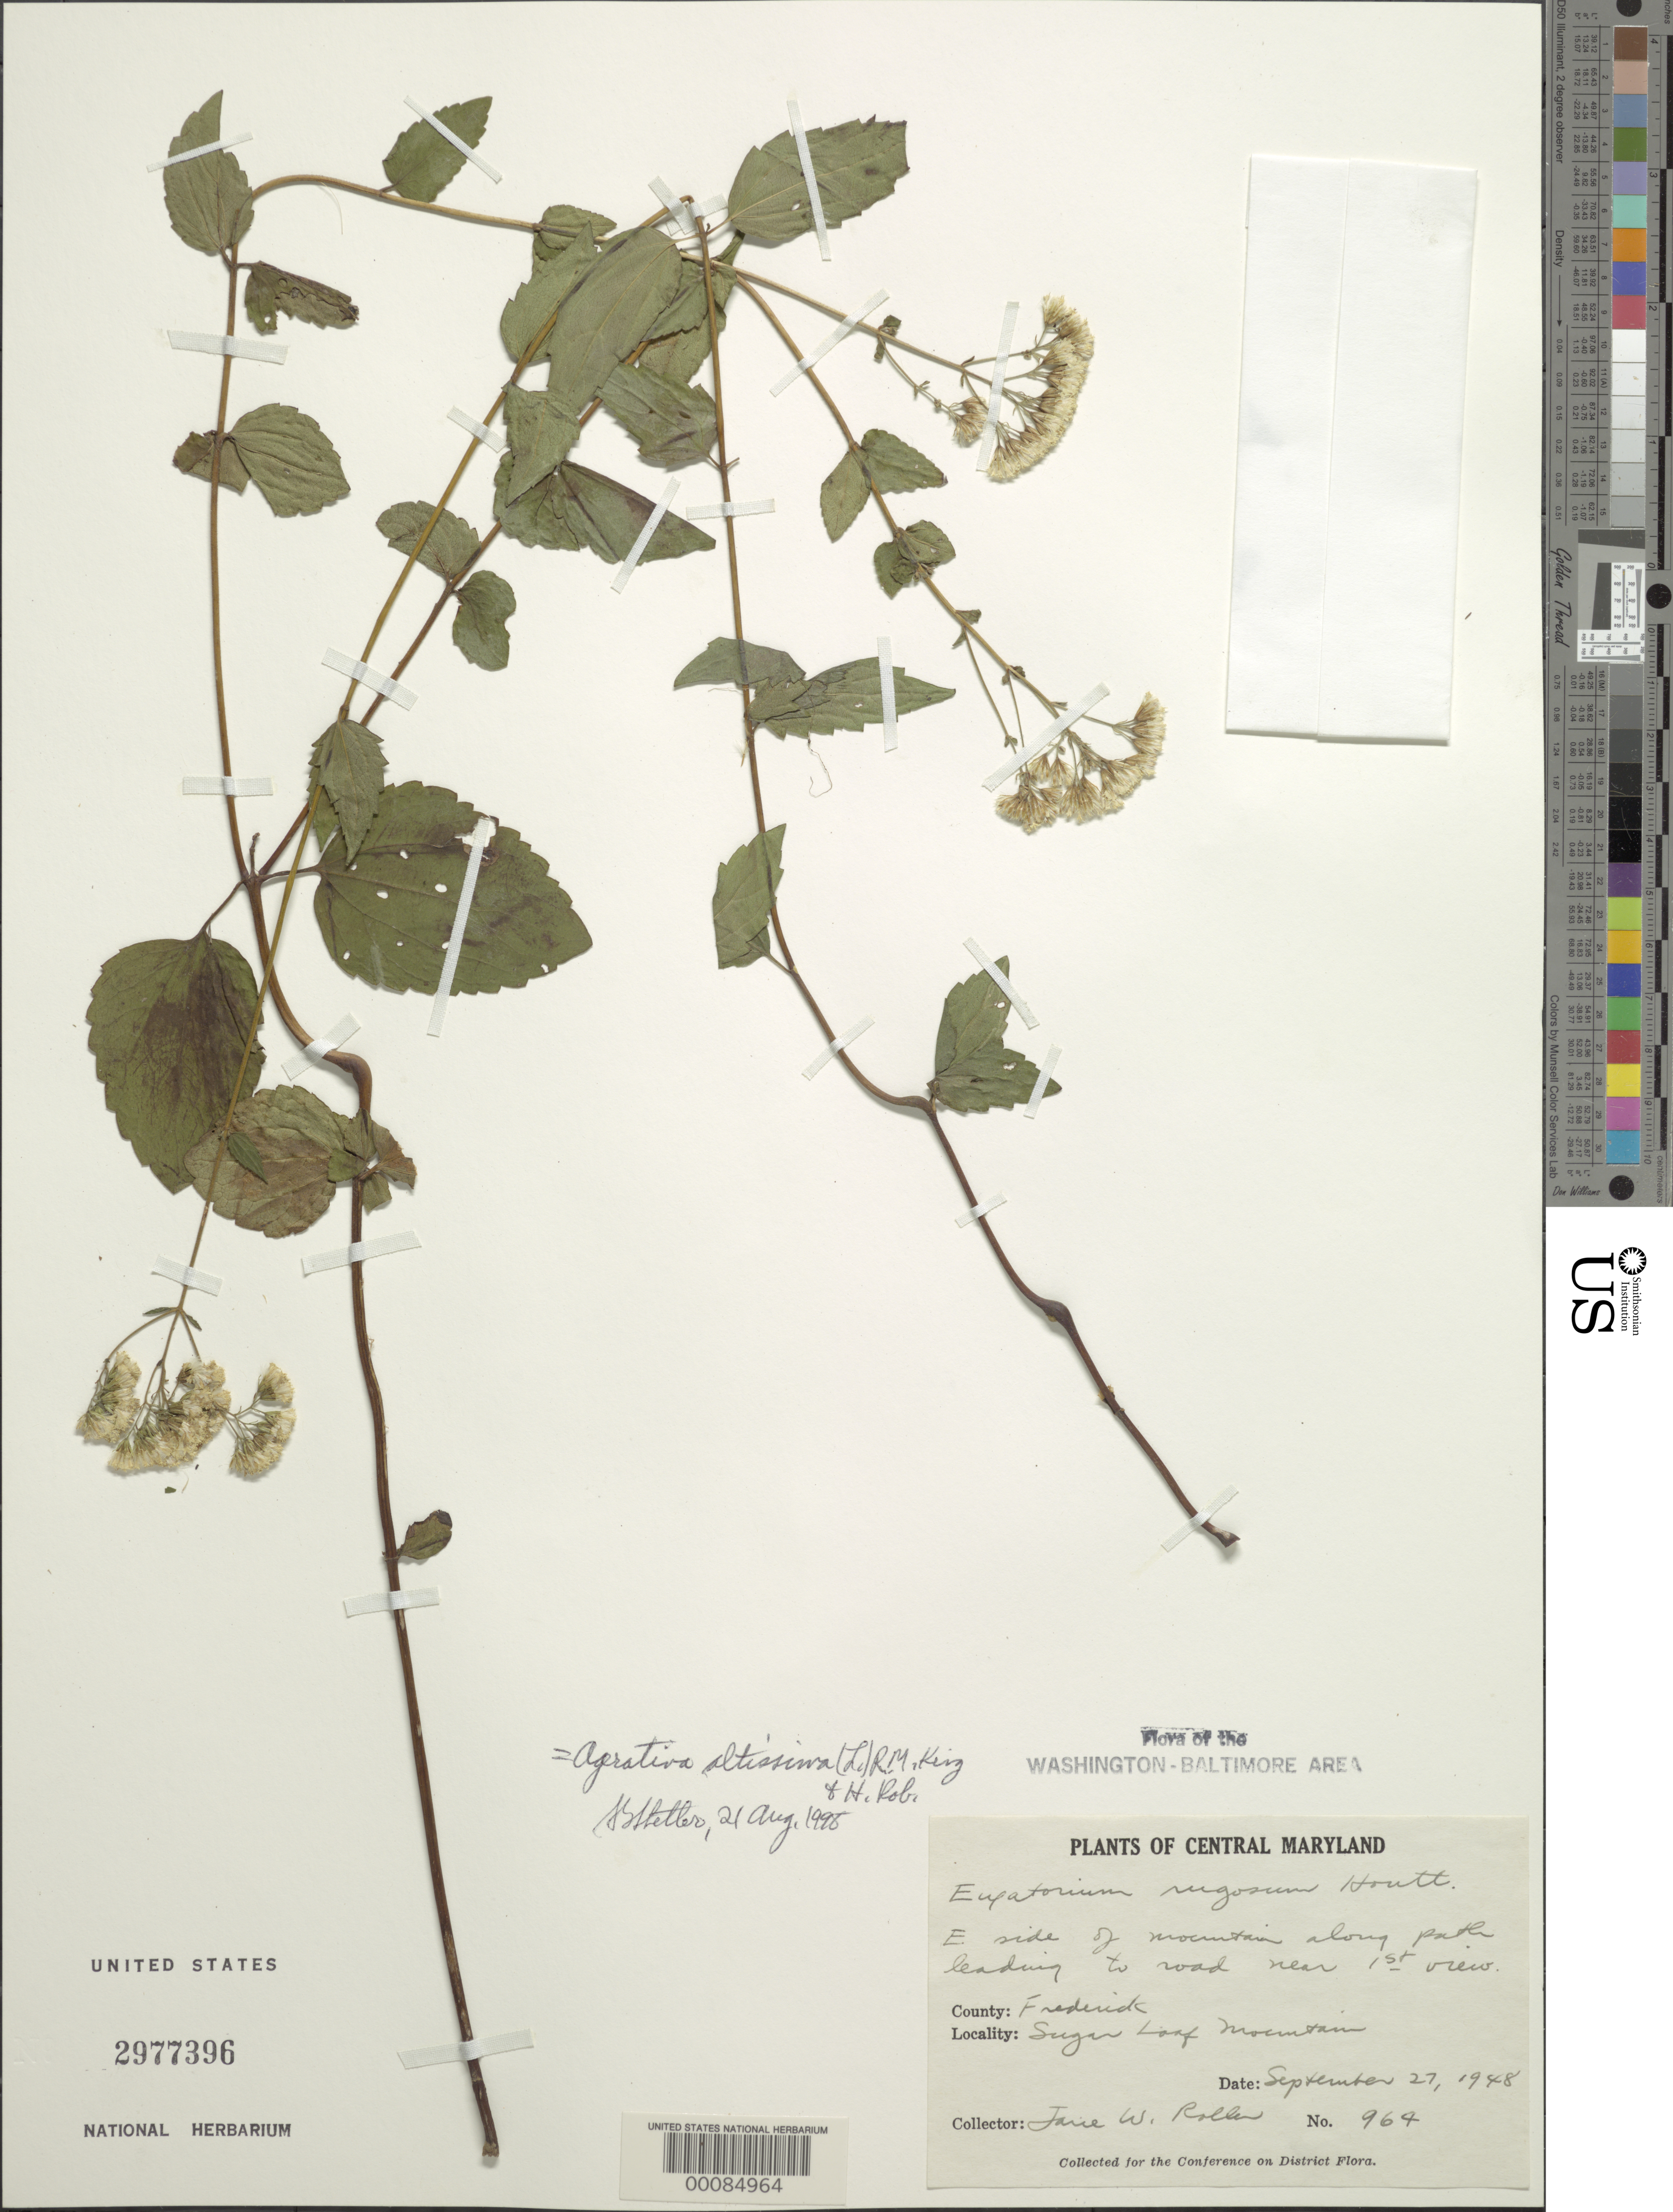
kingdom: Plantae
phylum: Tracheophyta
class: Magnoliopsida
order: Asterales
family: Asteraceae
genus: Ageratina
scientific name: Ageratina altissima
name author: (L.) R.M. King & H. Rob.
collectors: J. W. Roller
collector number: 964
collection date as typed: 27 Sep 1948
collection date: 1948-09-27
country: United States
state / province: Maryland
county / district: Frederick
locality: East side of Sugar Loaf Mountain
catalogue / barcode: US 2977396